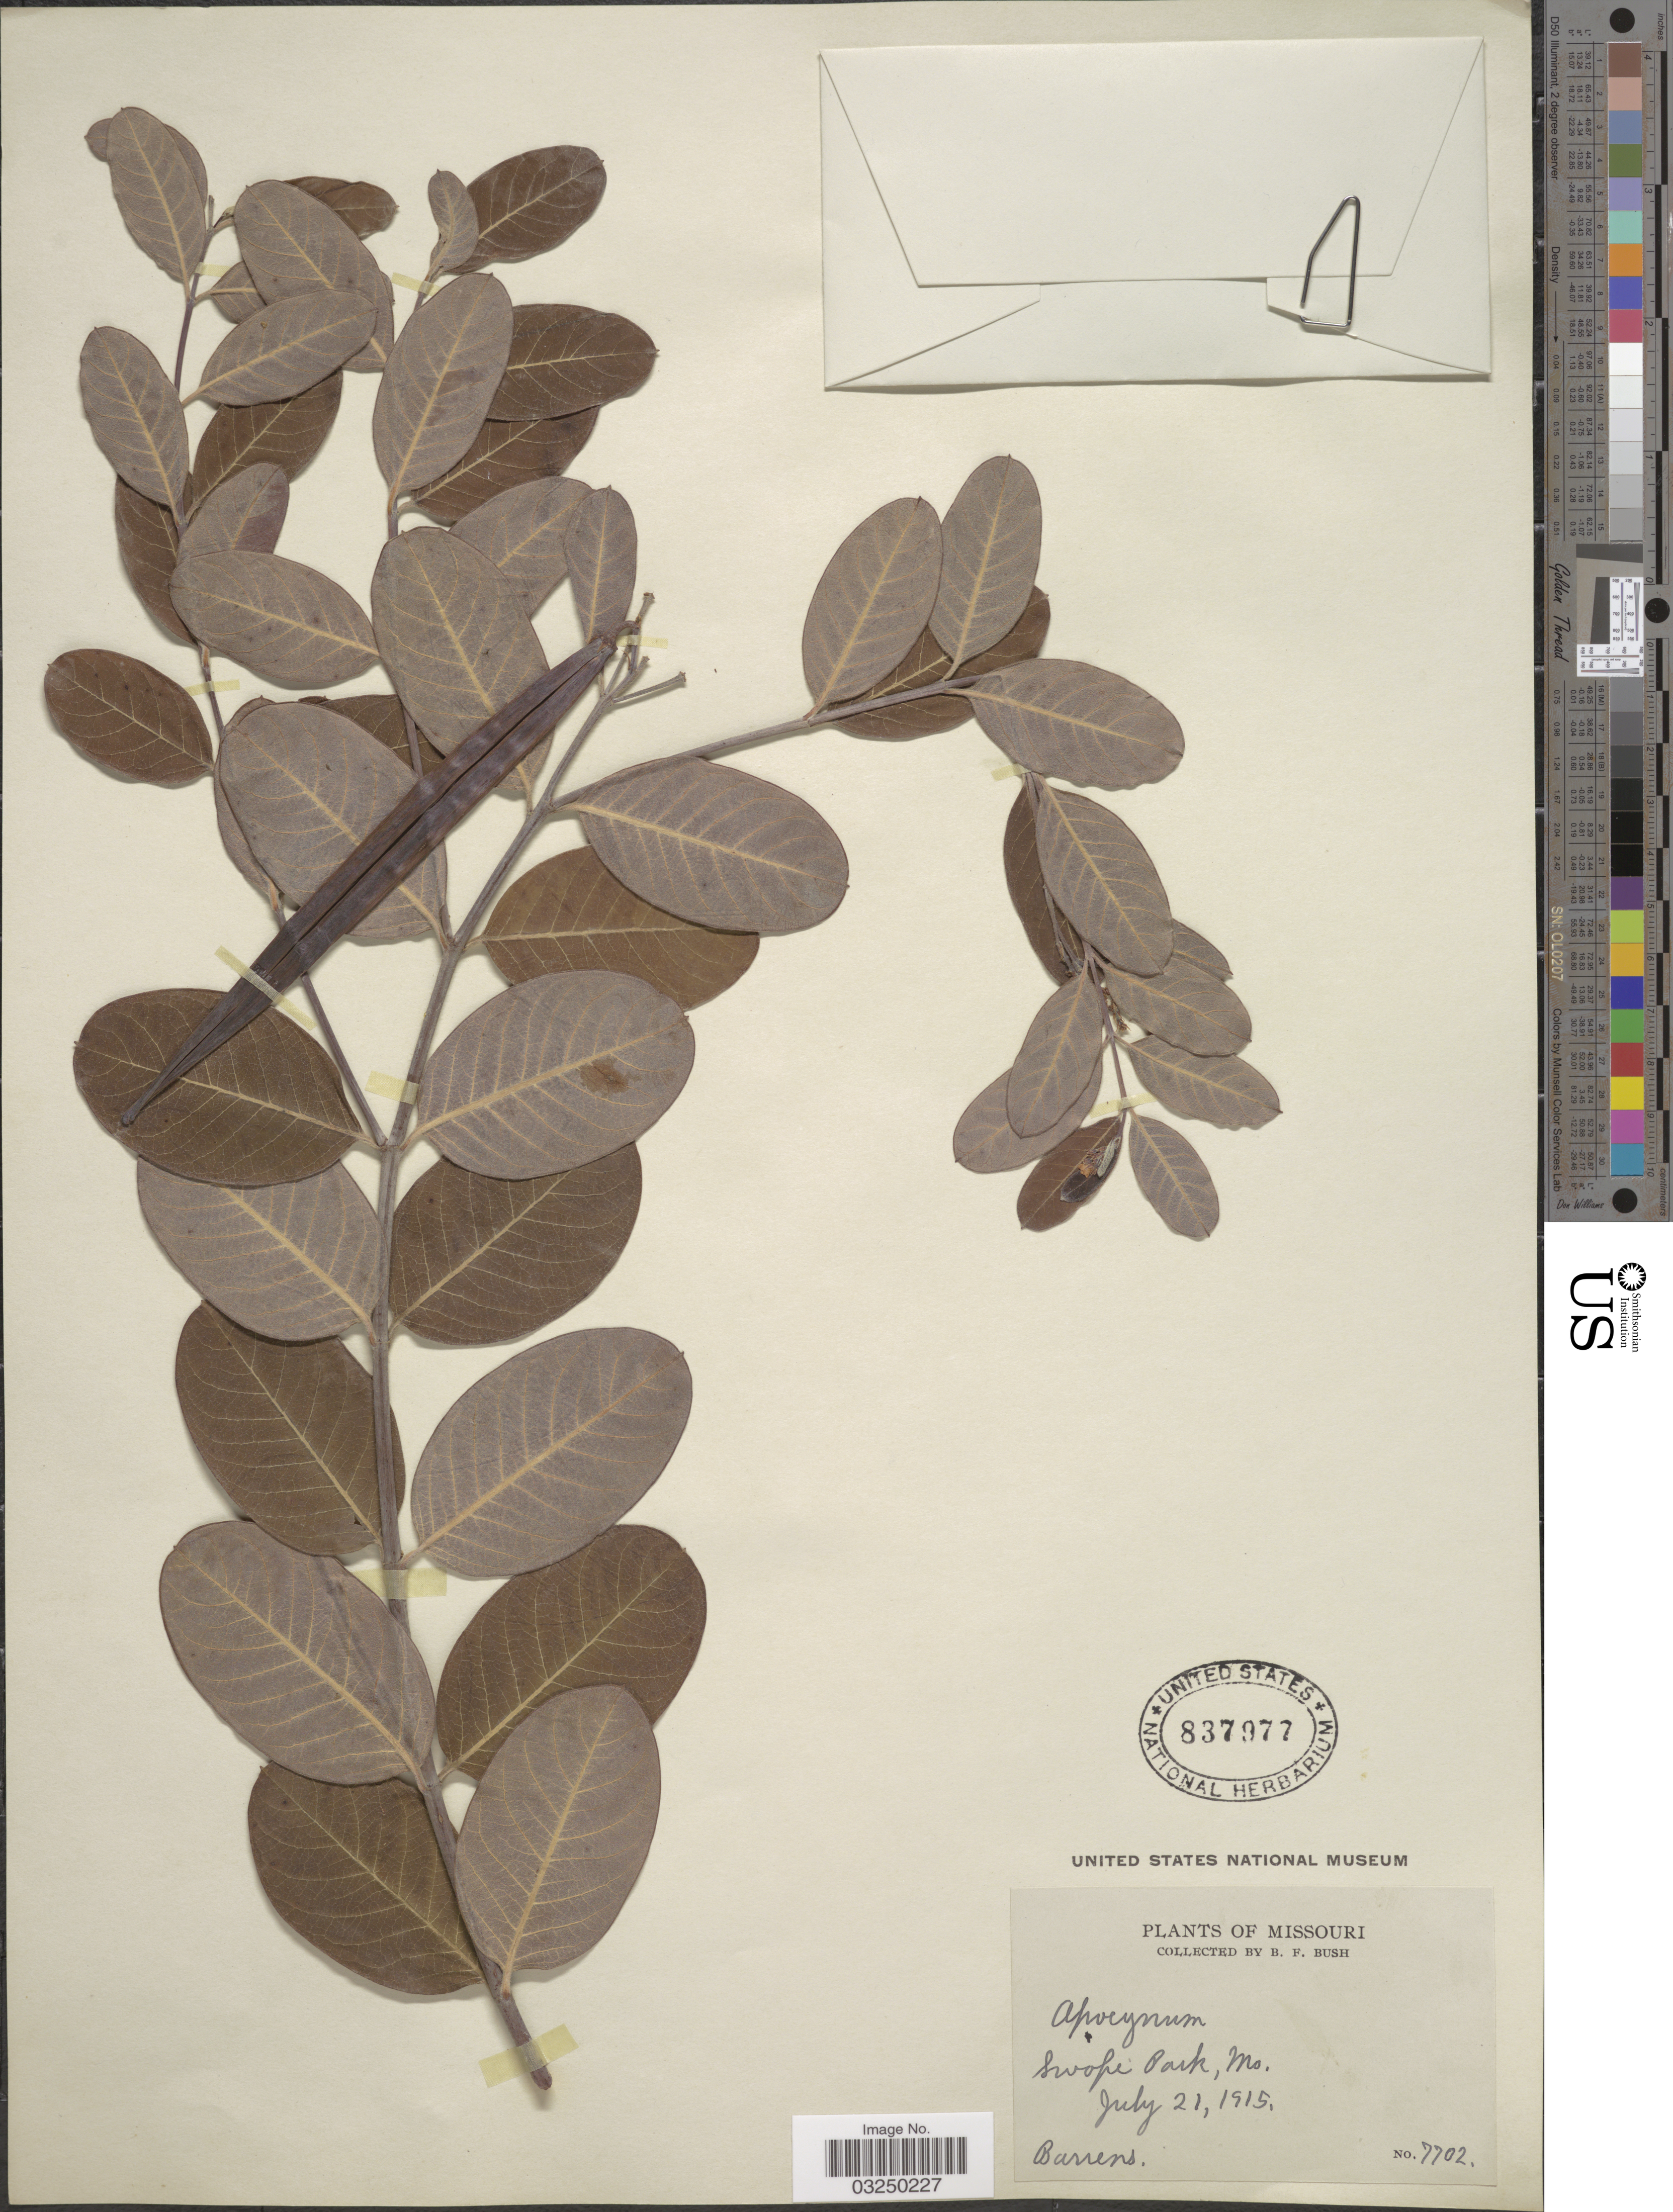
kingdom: Plantae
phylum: Tracheophyta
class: Magnoliopsida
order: Gentianales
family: Apocynaceae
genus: Apocynum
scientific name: Apocynum sp.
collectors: B. F. Bush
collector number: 7702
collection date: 1915-07-21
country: United States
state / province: Missouri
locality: Swope Park.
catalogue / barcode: US 837977